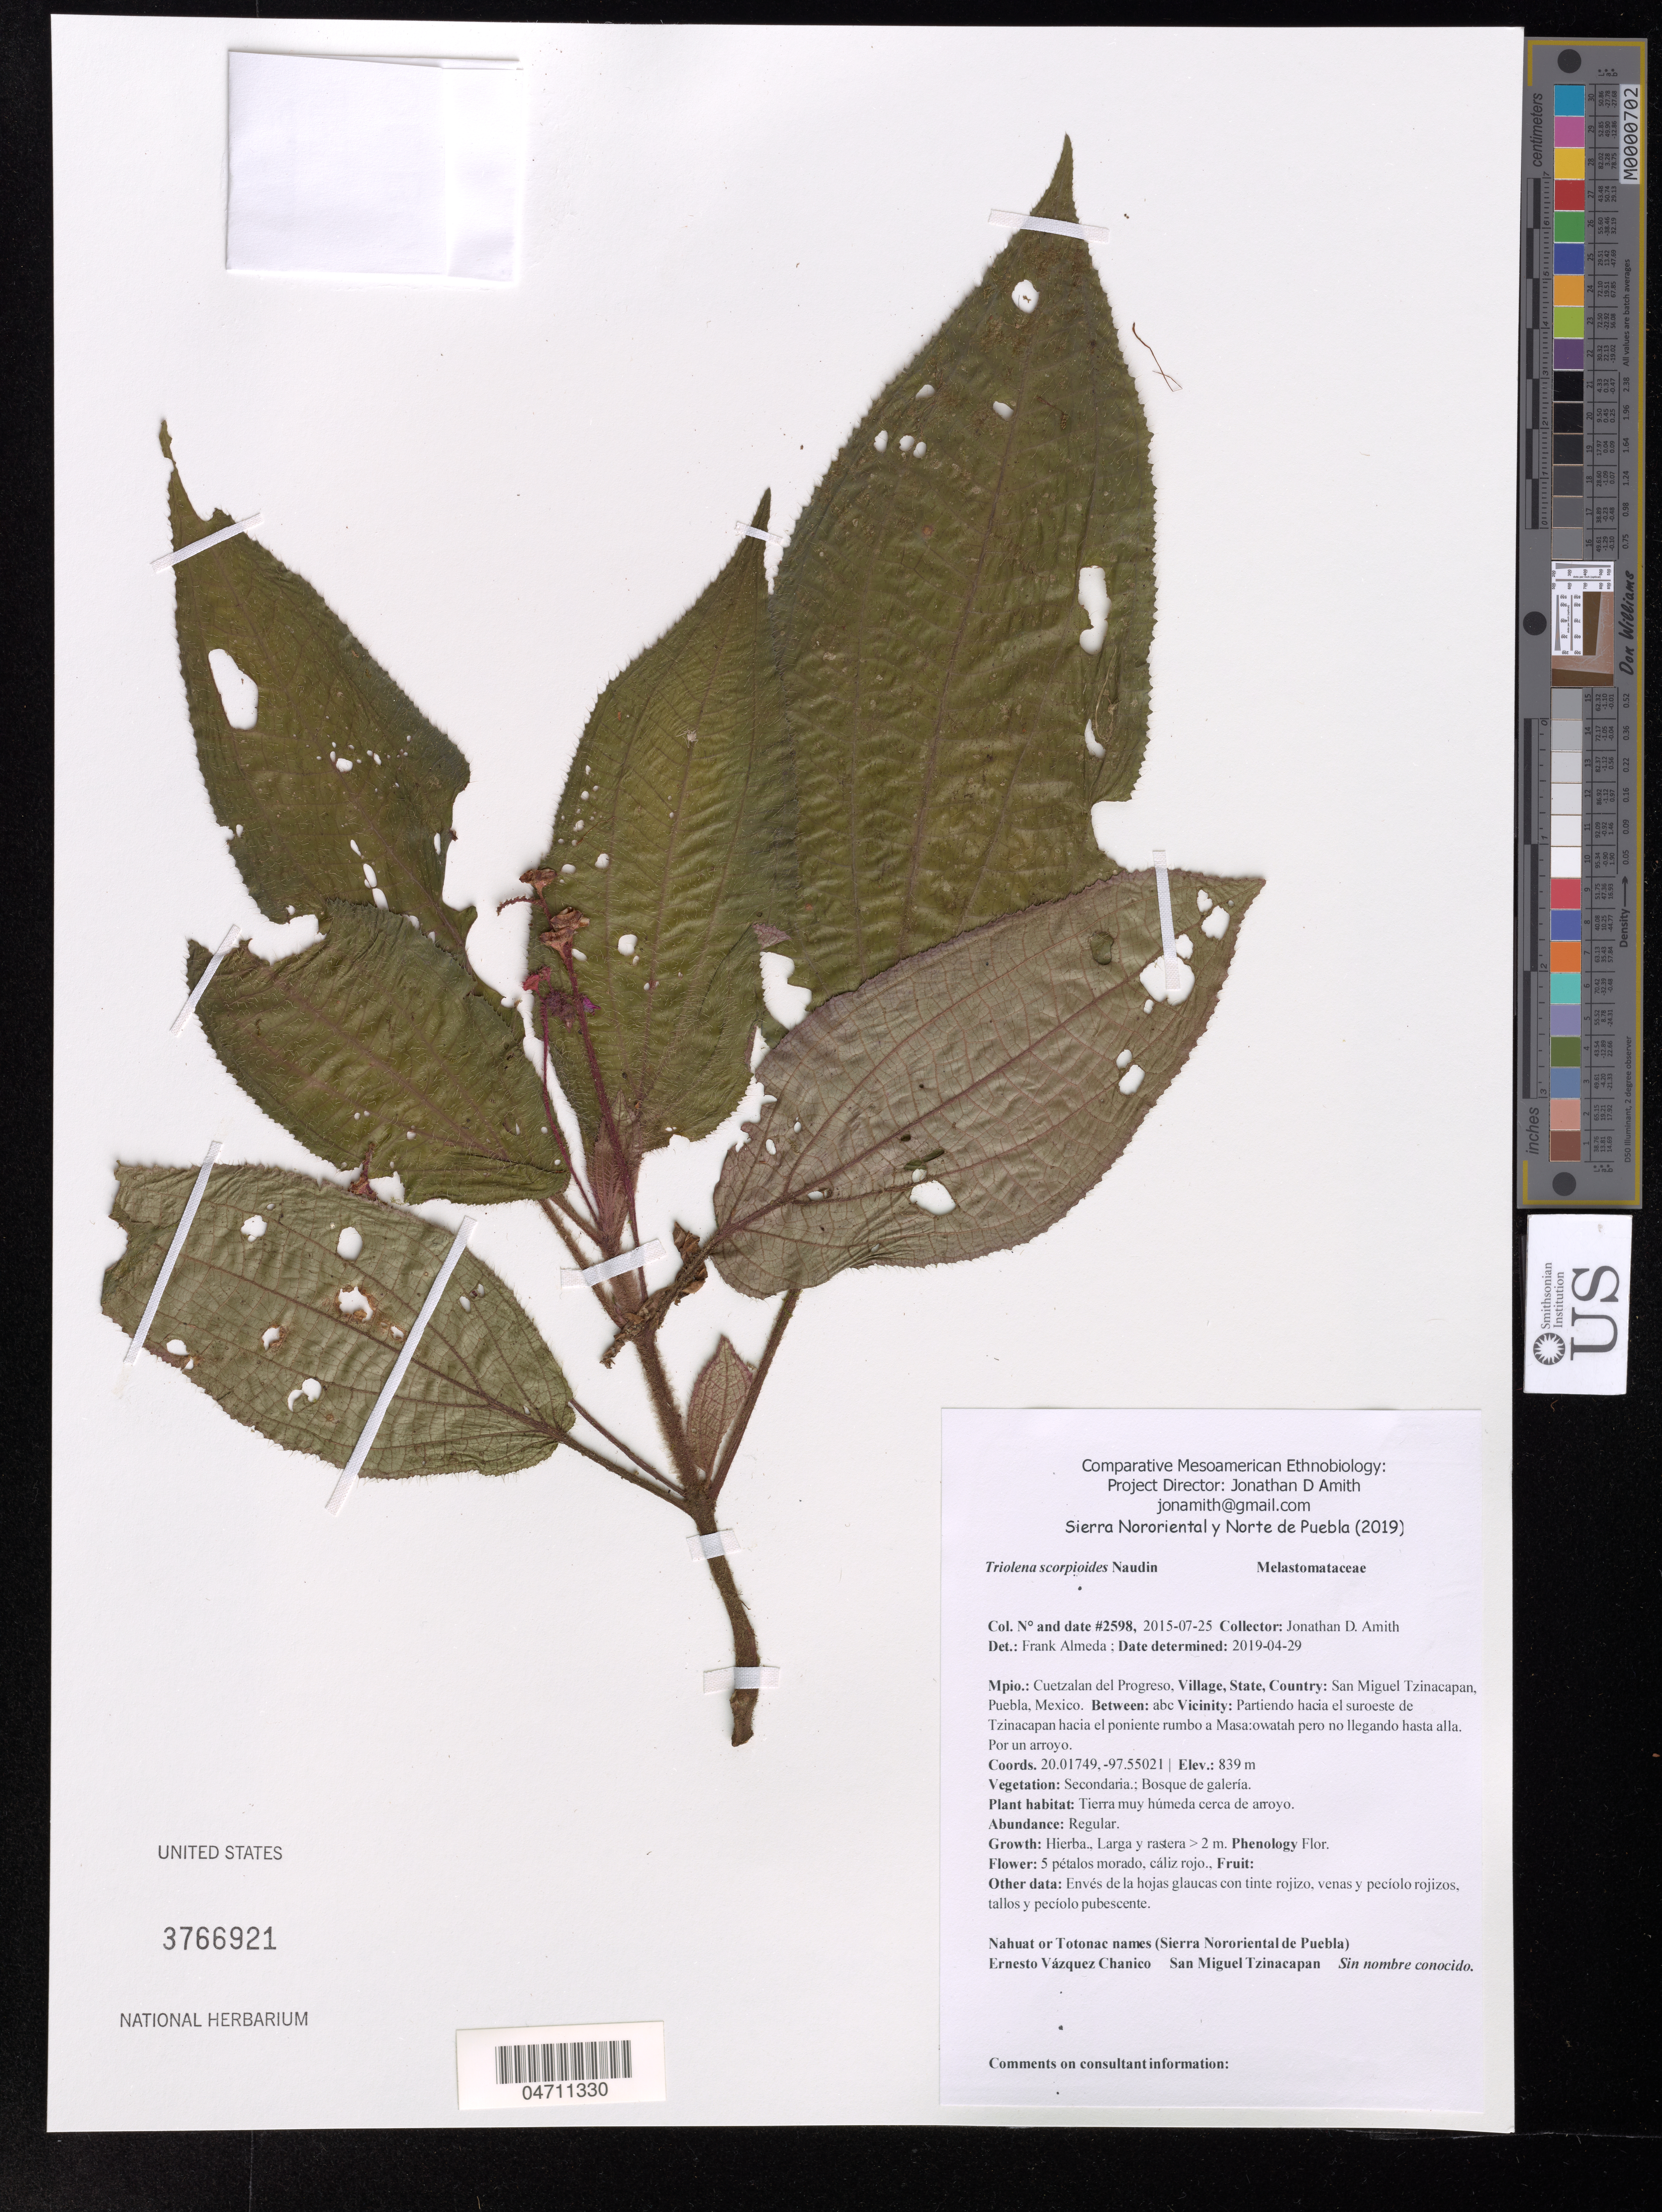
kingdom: Plantae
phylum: Tracheophyta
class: Magnoliopsida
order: Myrtales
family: Melastomataceae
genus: Triolena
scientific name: Triolena scorpioides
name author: Naudin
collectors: J. D. Amith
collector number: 2598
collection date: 2015-07-25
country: Mexico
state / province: Puebla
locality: San Miguel Tzinacapan.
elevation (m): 839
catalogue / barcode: US 3766921